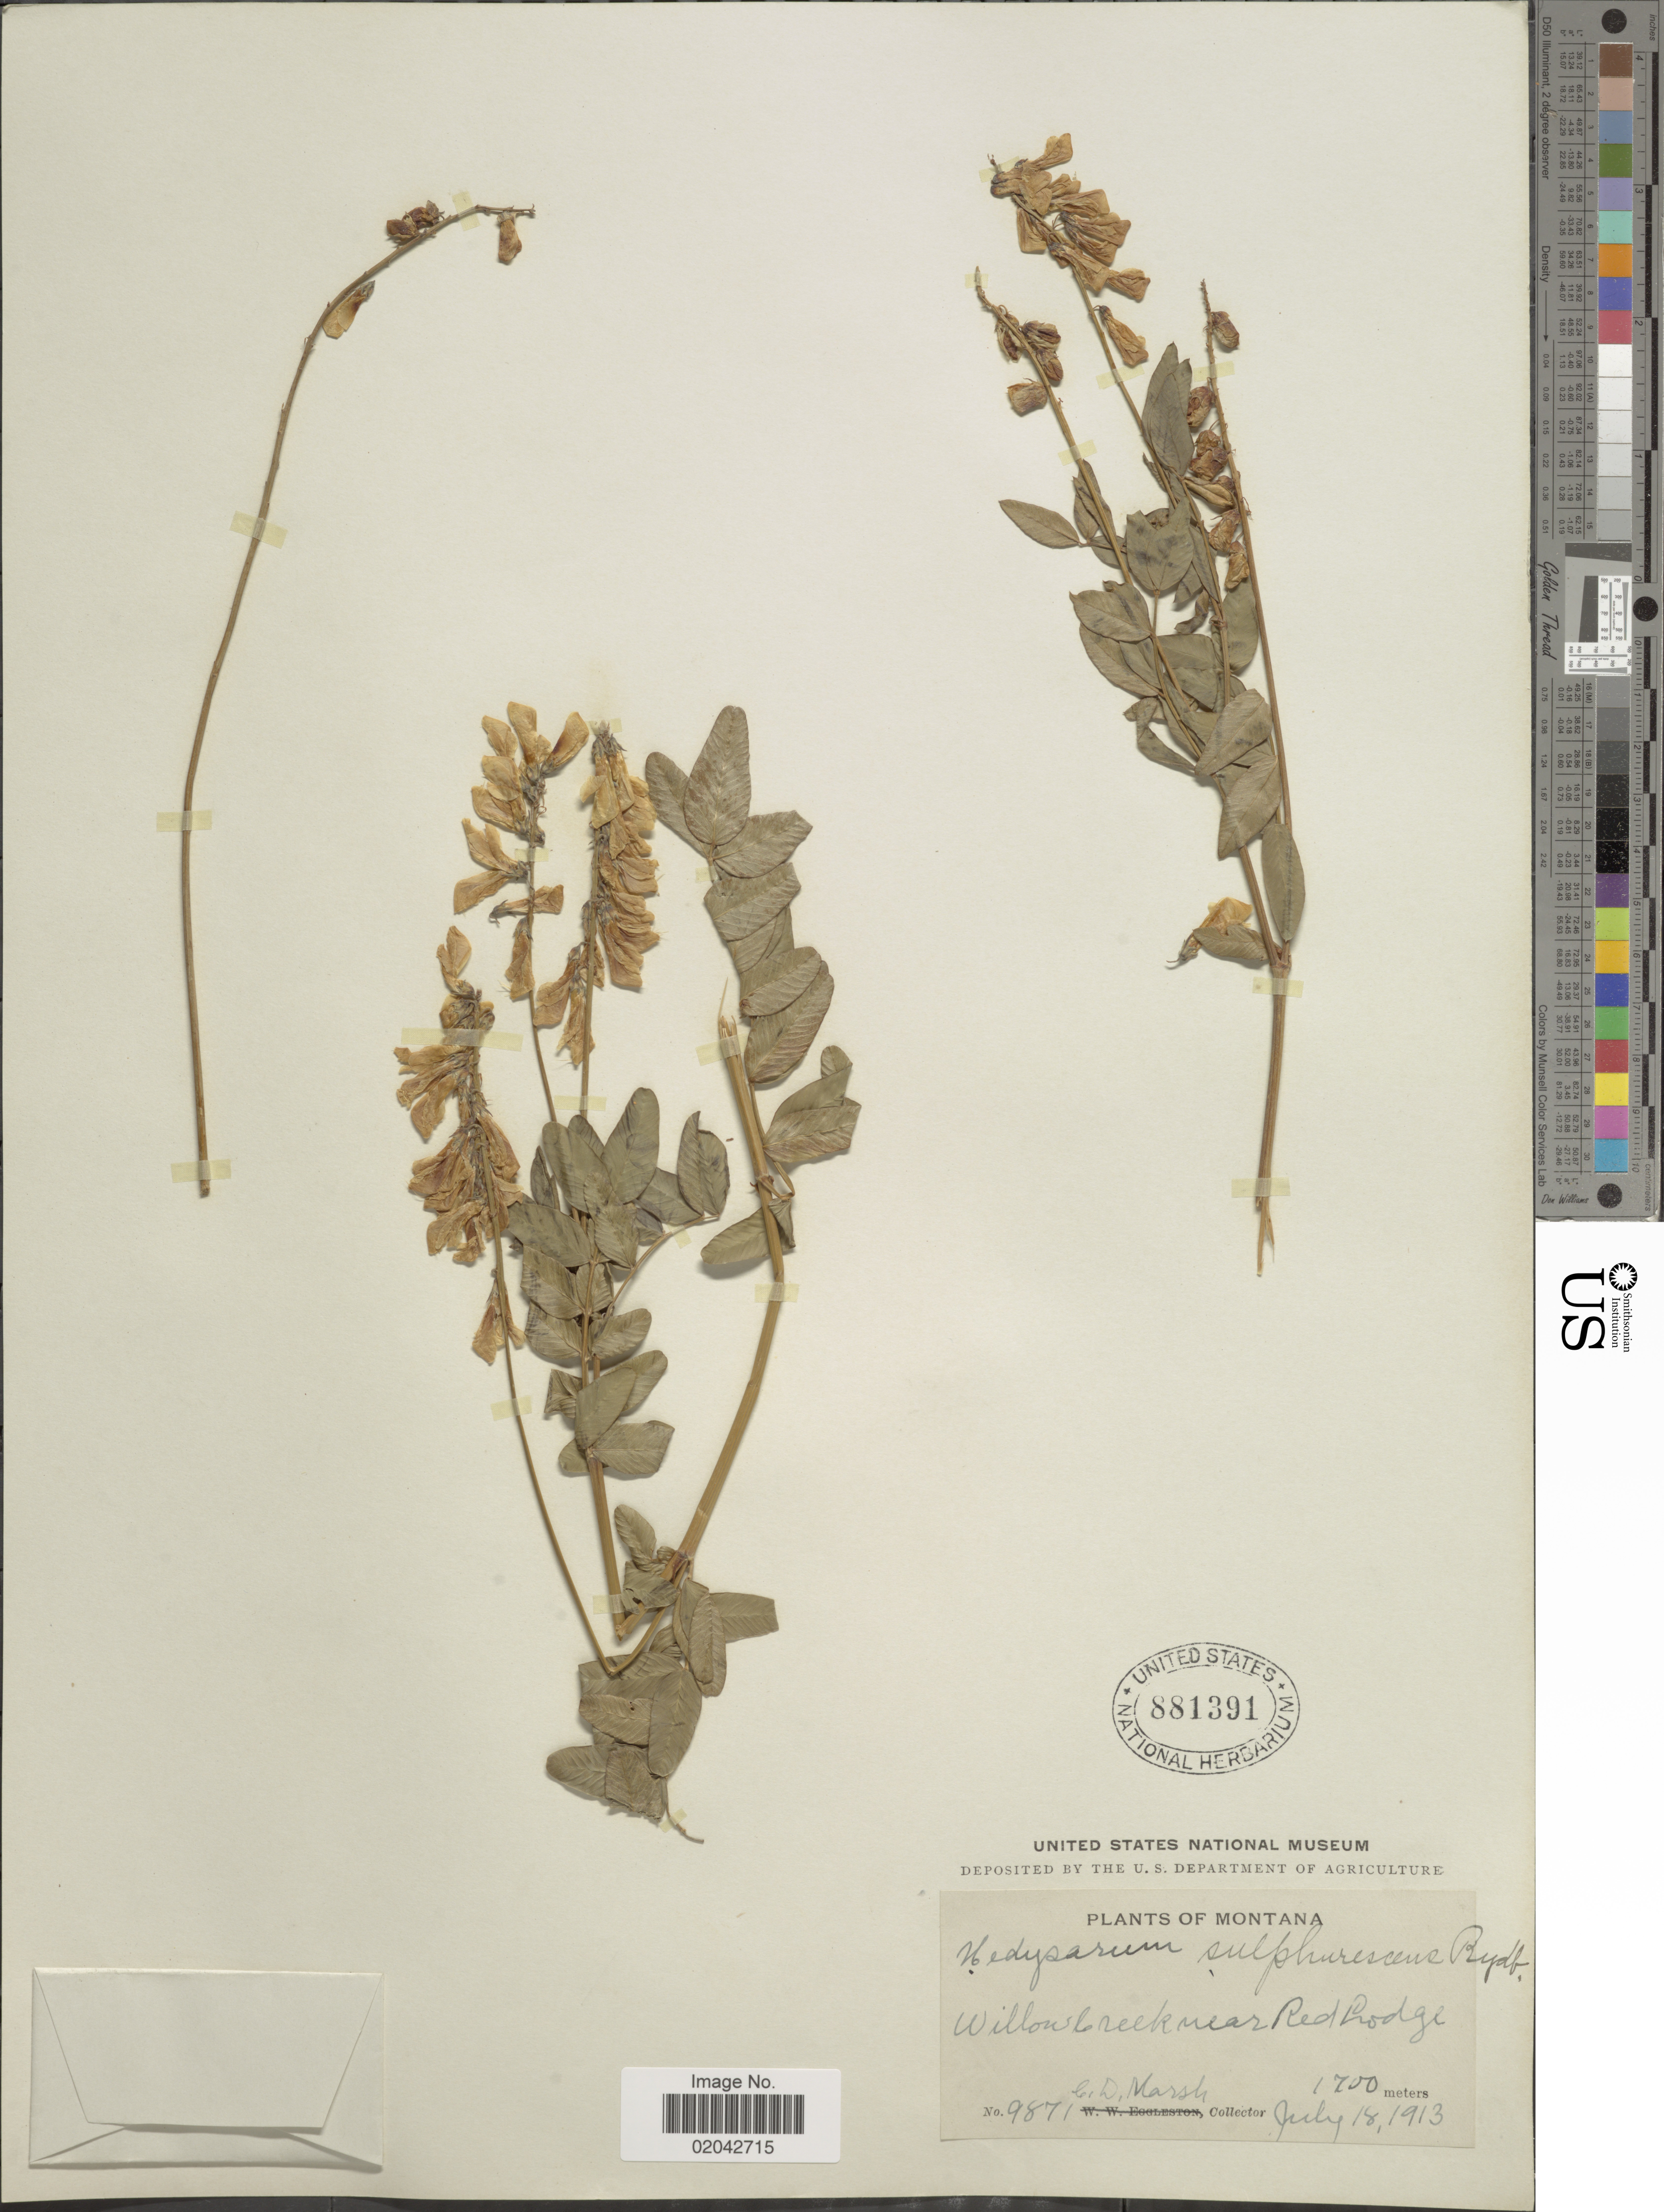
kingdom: Plantae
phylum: Tracheophyta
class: Magnoliopsida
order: Fabales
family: Fabaceae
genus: Hedysarum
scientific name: Hedysarum sulphurescens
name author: Rydb.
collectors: C. D. Marsh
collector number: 9871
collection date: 1913-07-18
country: United States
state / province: Montana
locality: Willow Creek near Red Lodge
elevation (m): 1700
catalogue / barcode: US 881391